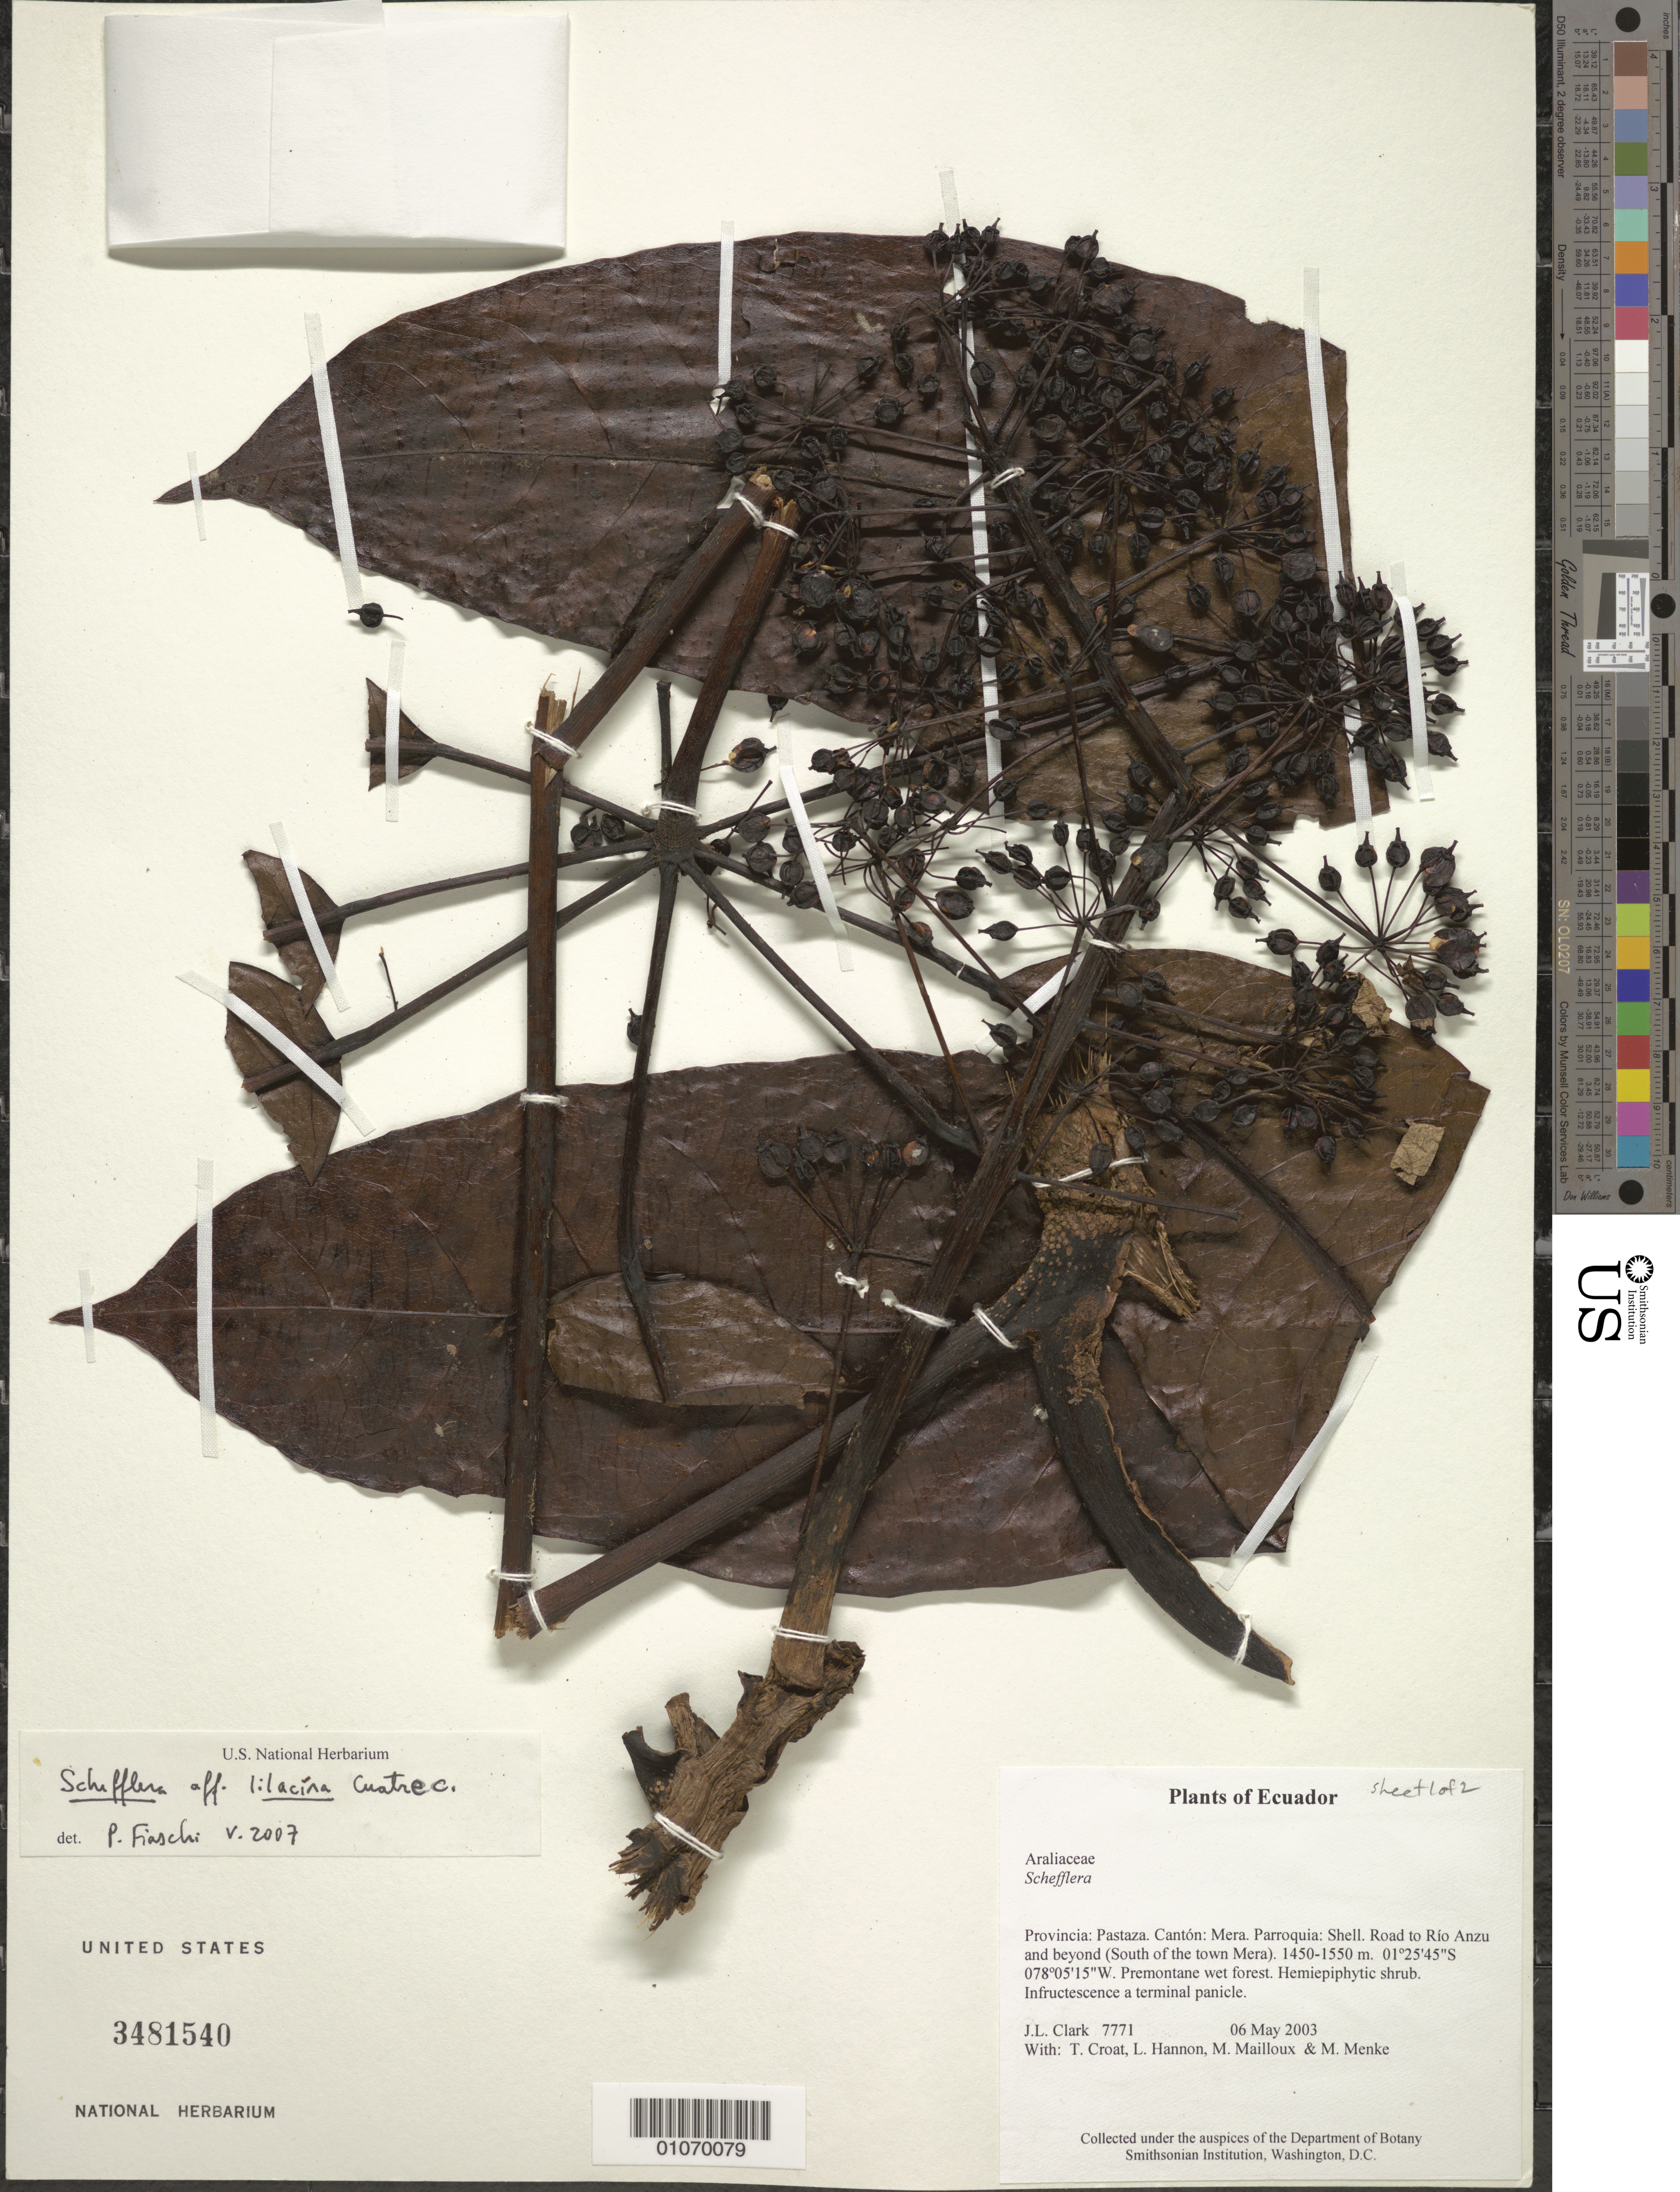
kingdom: Plantae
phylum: Tracheophyta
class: Magnoliopsida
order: Apiales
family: Araliaceae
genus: Schefflera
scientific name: Schefflera lilacina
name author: Cuatrec.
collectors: J. L. Clark, T. B. Croat, L. Hannon, M. Mailloux & M. Menke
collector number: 7771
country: Ecuador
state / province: Pastaza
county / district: Mera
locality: Parroquia, Shell, road to Rio Anzu and beyond S of town Mera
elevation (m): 1450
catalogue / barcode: US 3481540